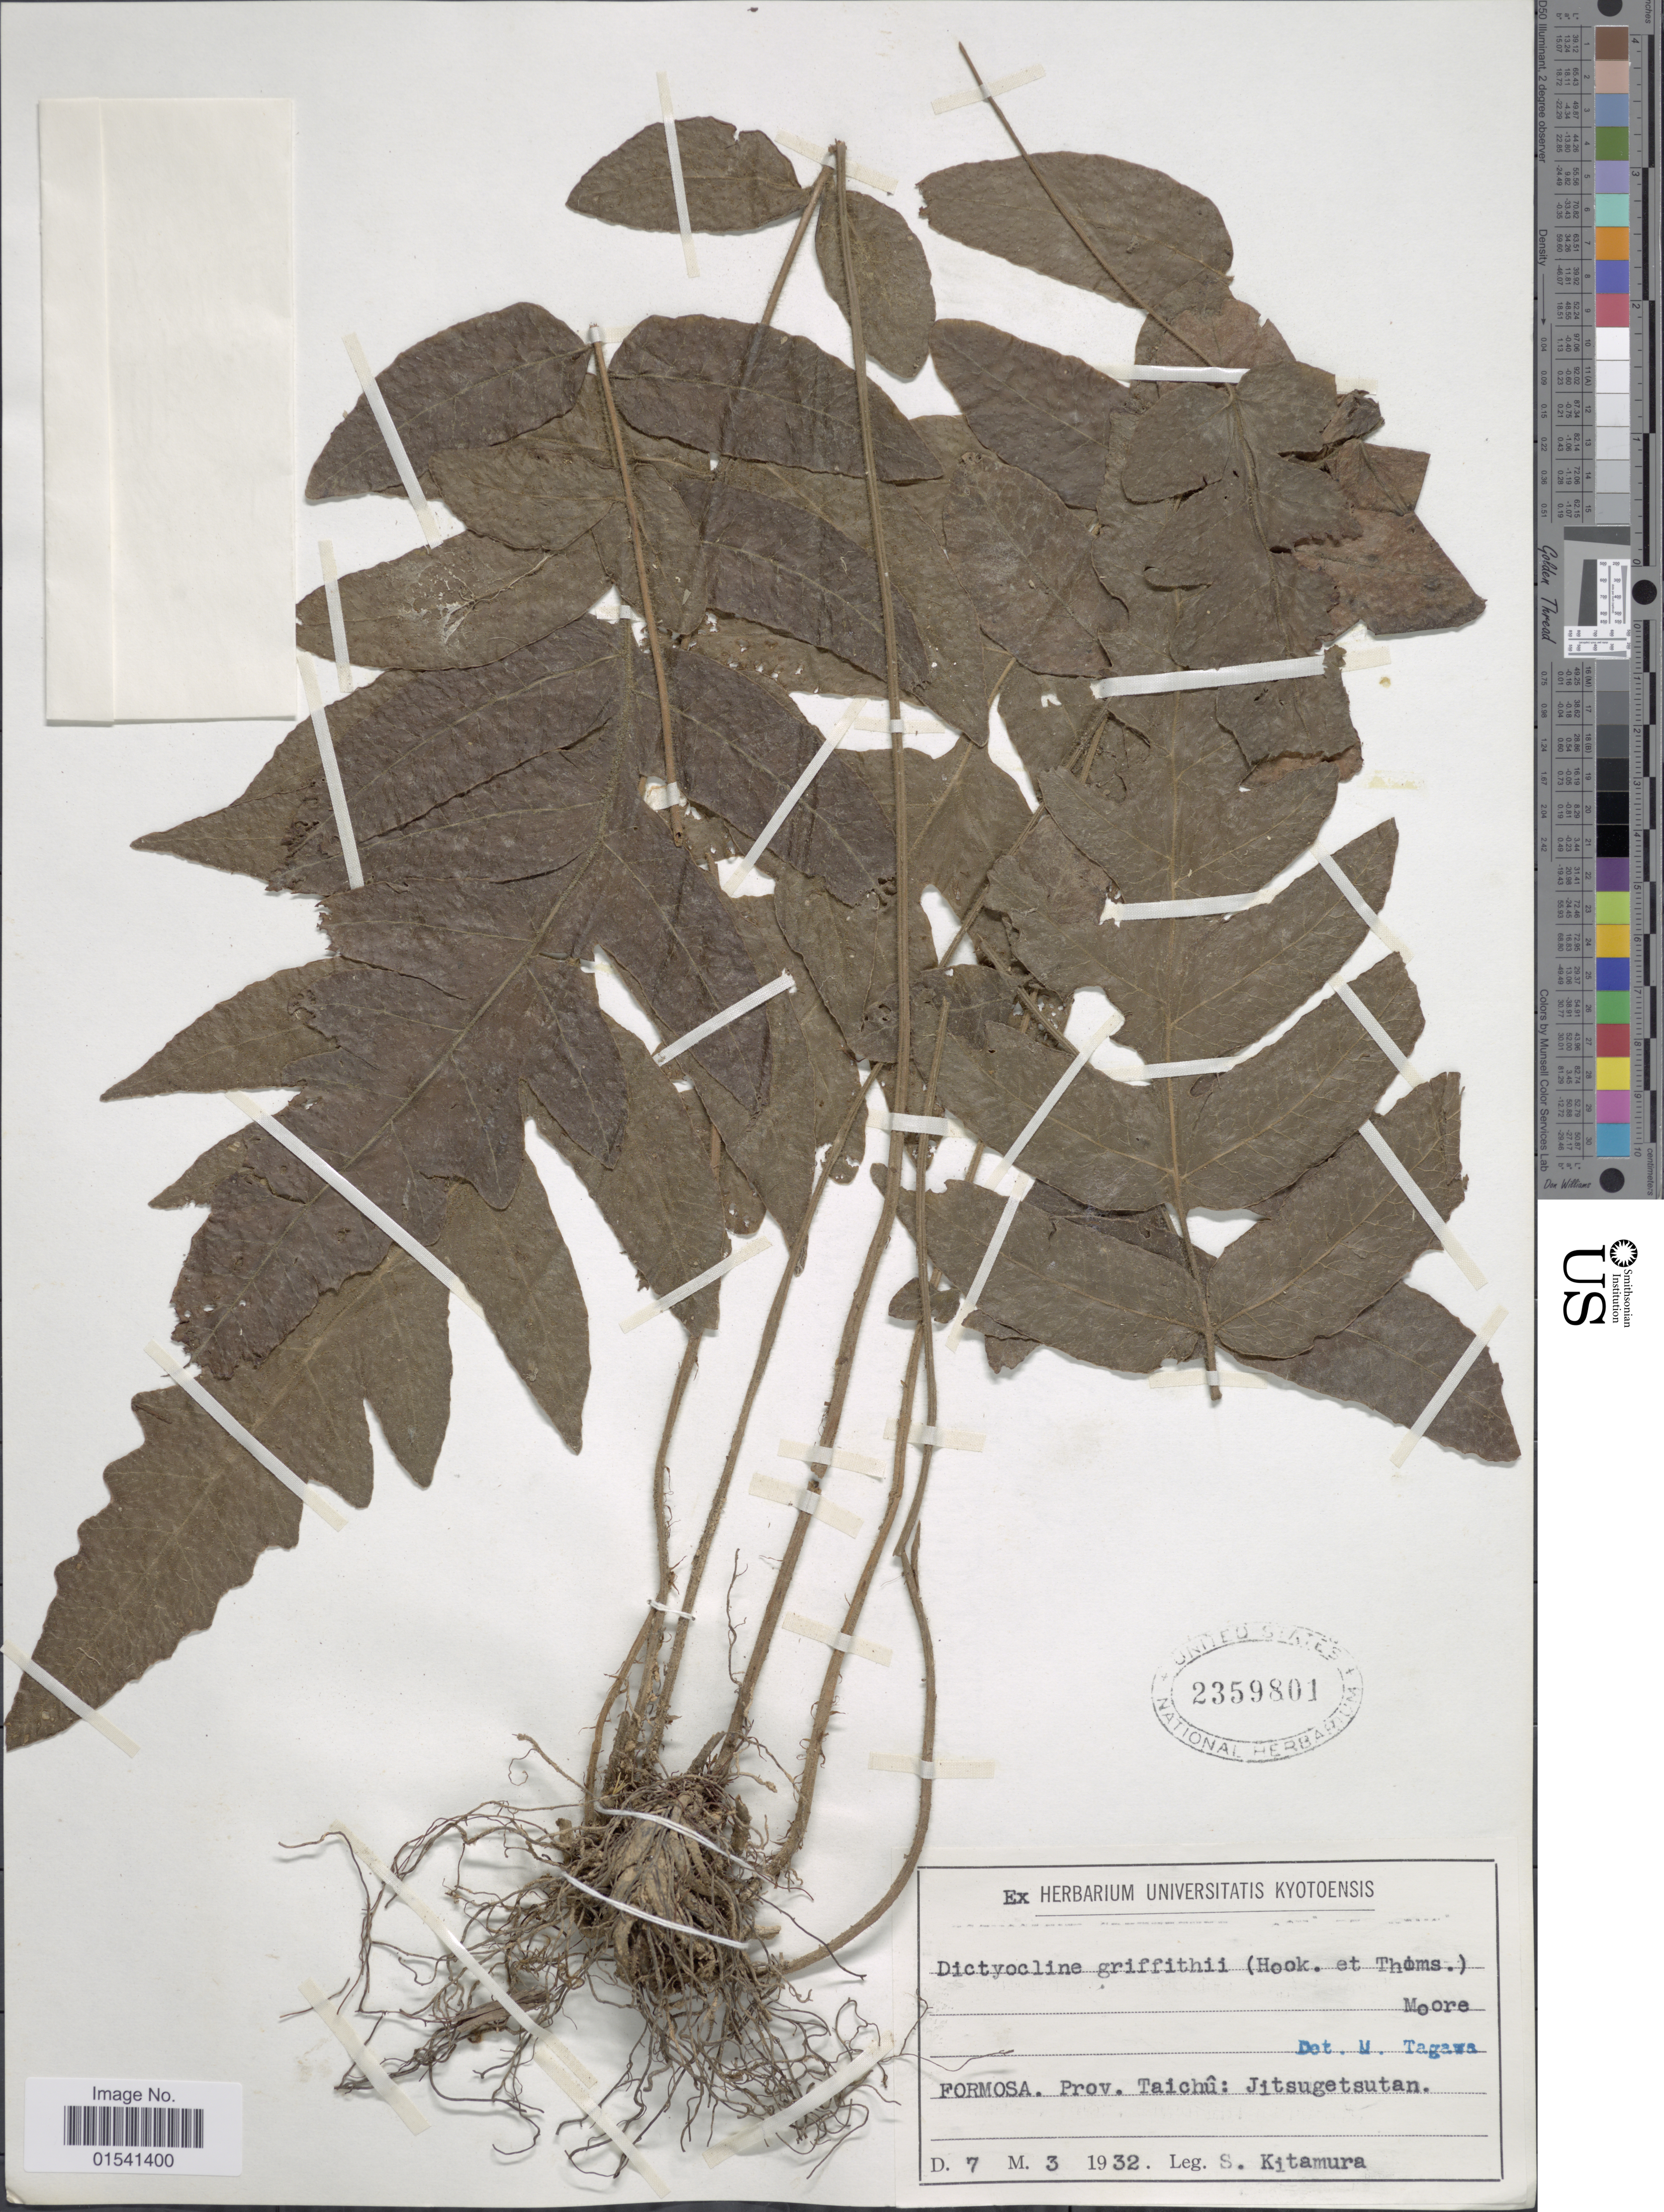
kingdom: Plantae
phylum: Tracheophyta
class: Polypodiopsida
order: Polypodiales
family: Thelypteridaceae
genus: Stegnogramma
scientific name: Stegnogramma griffithii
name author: (T. Moore) K. Iwats.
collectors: S. Kitamura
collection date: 1932-03-07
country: Taiwan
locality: Prov. Taichû: Jitsugetsutan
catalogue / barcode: US 2359801